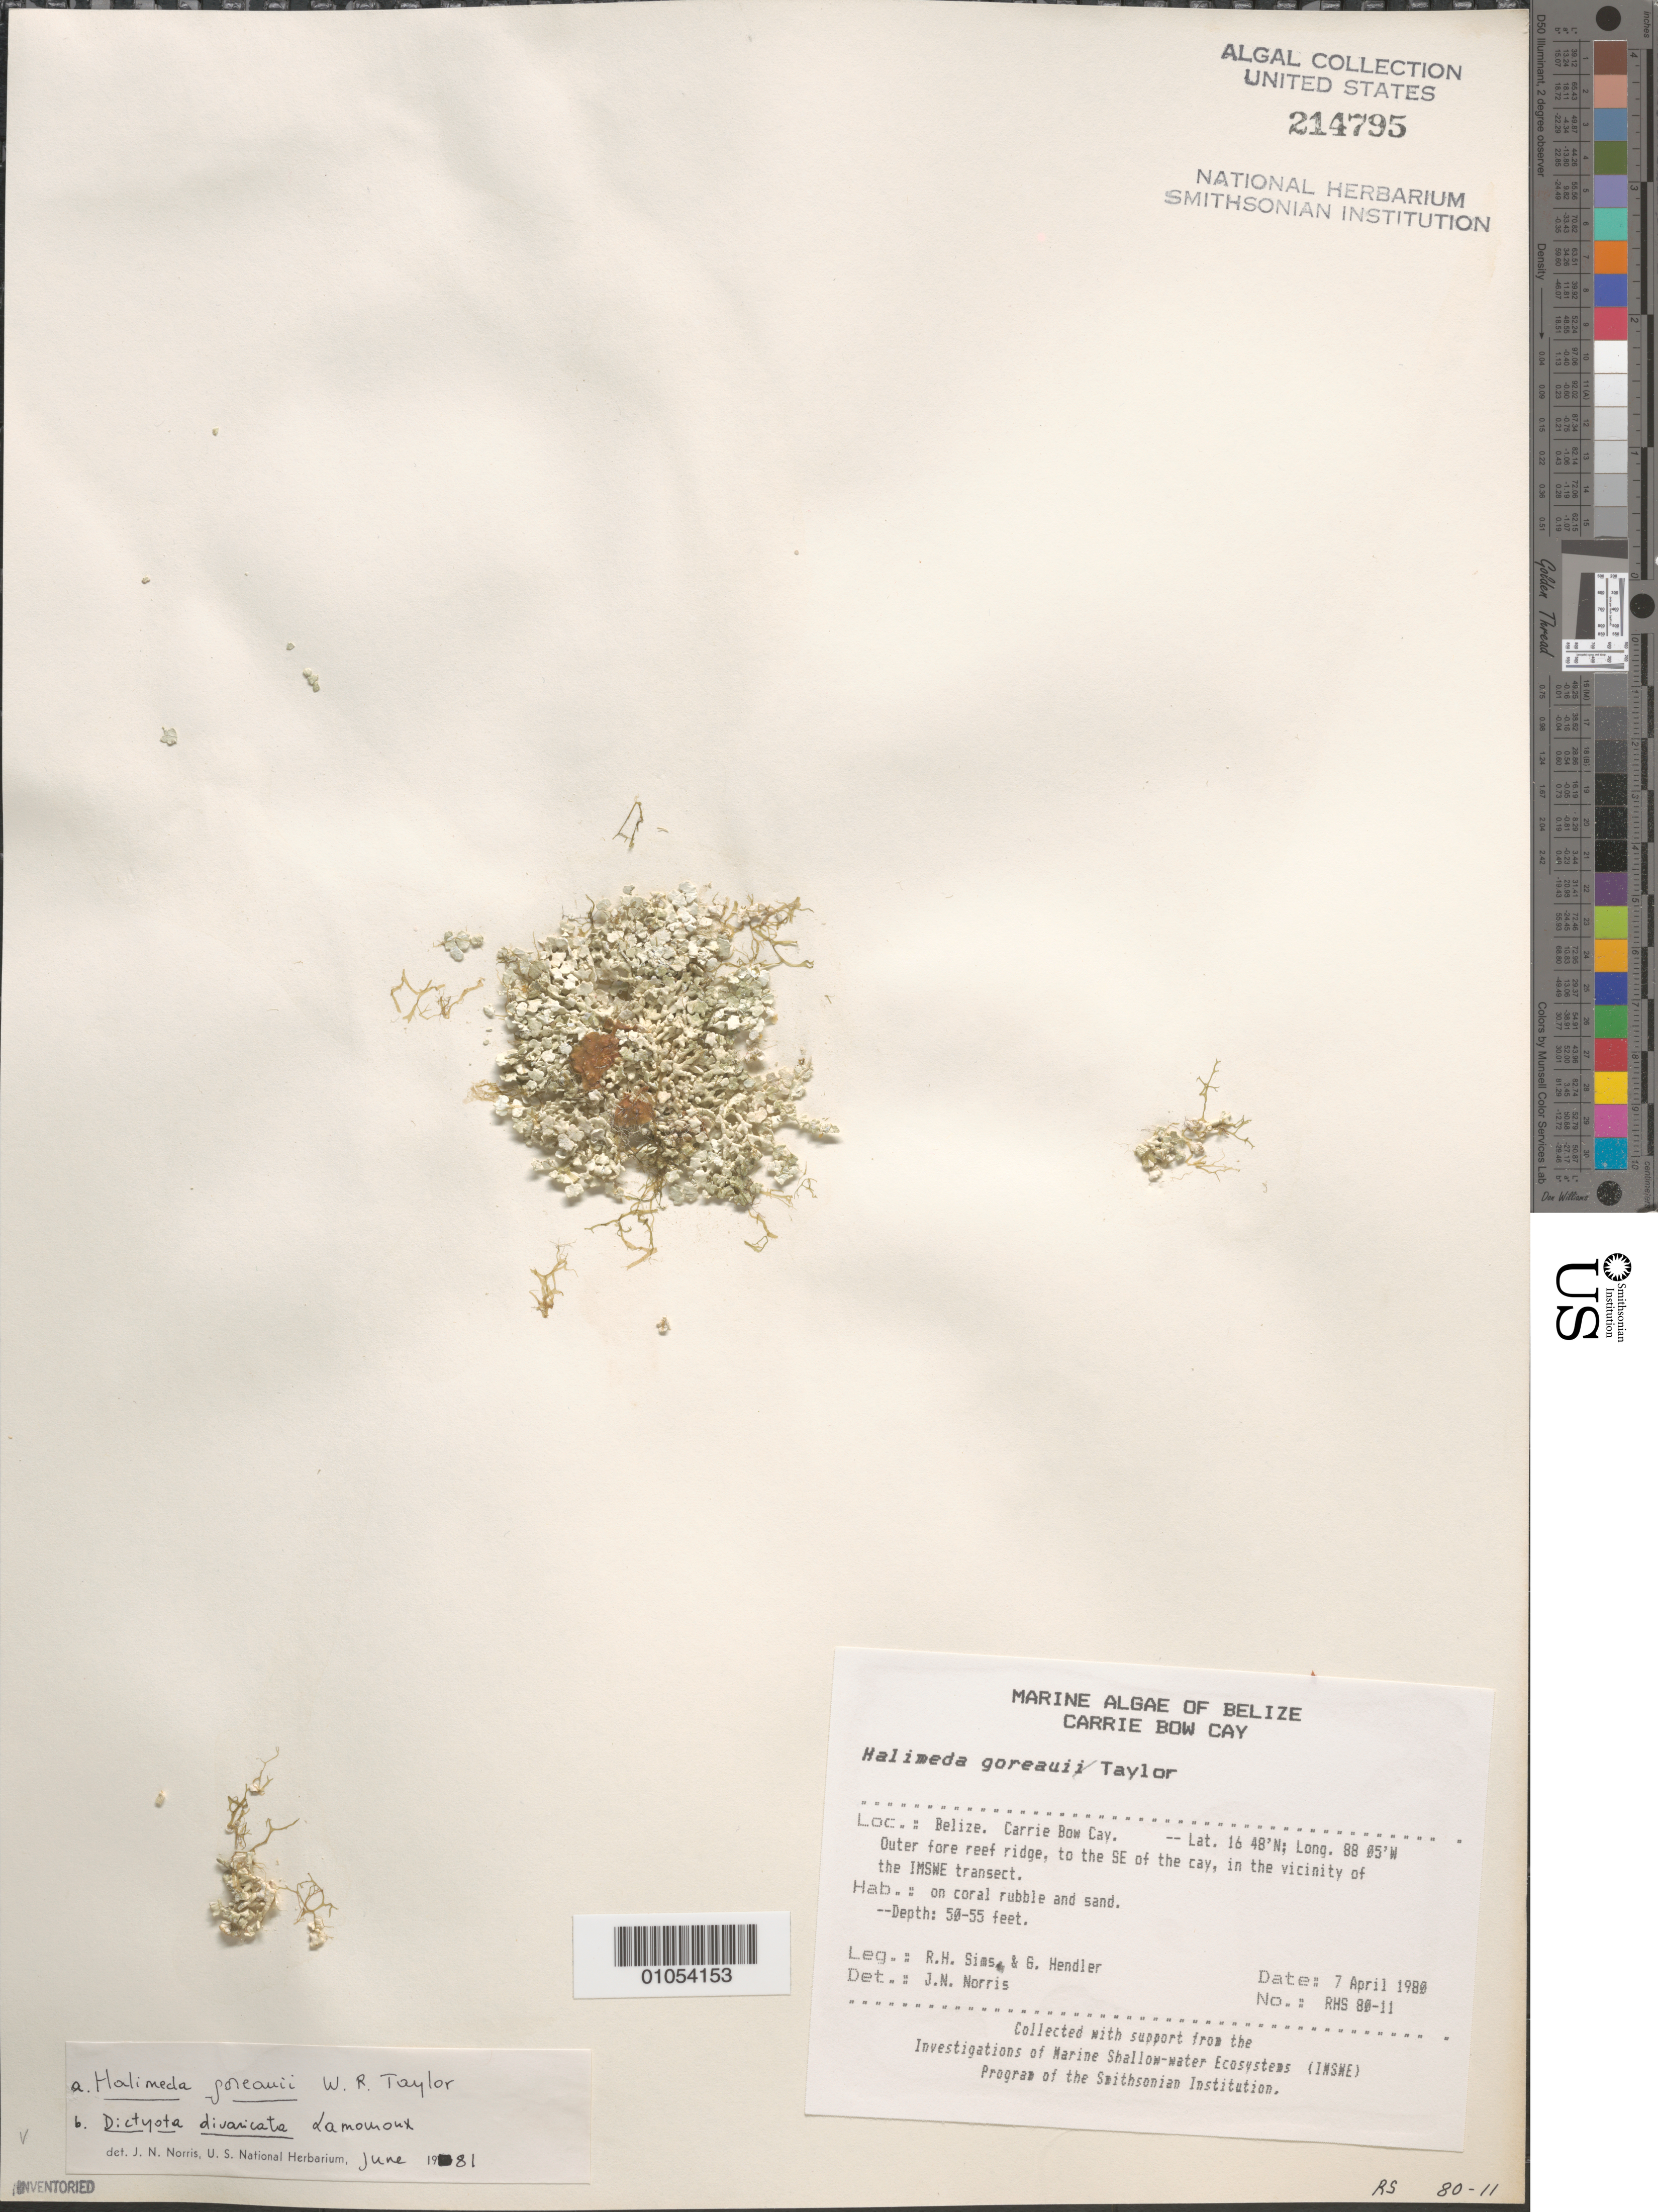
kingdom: Plantae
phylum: Chlorophyta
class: Ulvophyceae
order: Bryopsidales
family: Halimedaceae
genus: Halimeda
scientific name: Halimeda goreaui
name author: W.R. Taylor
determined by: Norris, James N.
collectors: R. H. Sims & G. Hendler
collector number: RHS 80-11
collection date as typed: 07 Apr 1980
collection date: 1980-04-07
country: Belize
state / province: Stann Creek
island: Carrie Bow Cay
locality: Outer fore-reef ridge to southeast of Carrie Bow Cay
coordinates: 16 48'N, 88 05'W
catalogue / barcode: US 214795